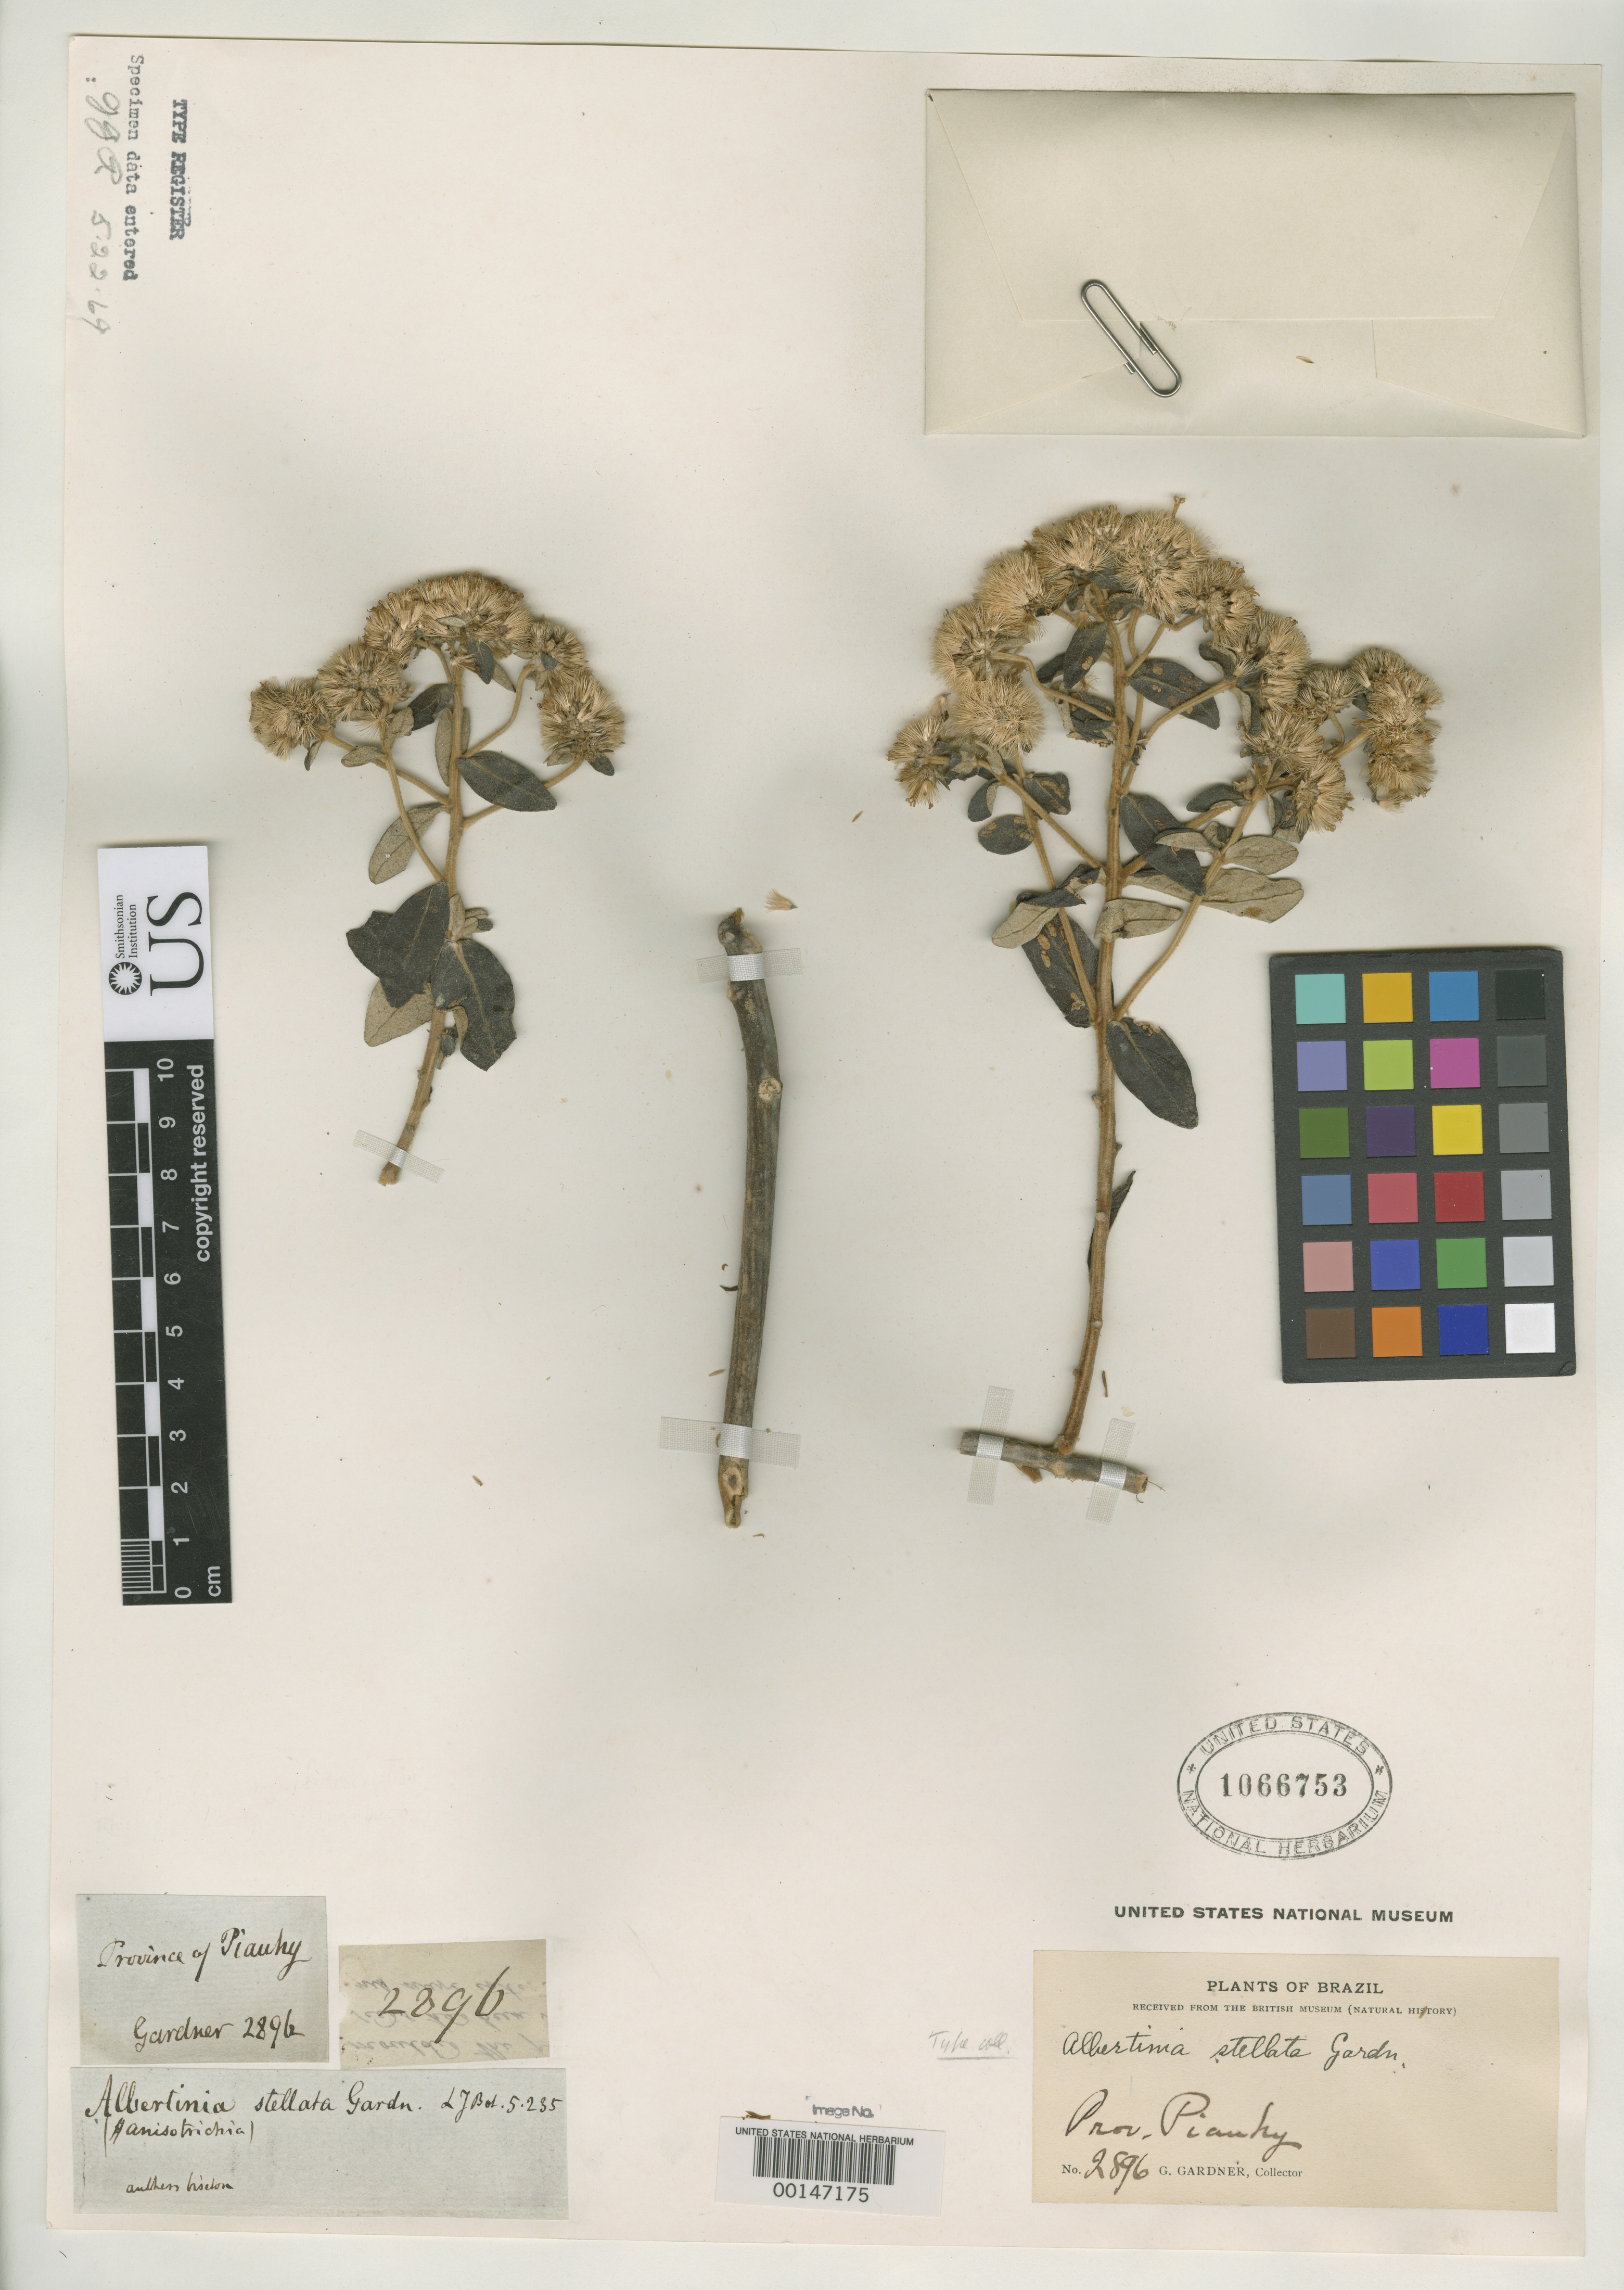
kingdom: Plantae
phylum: Tracheophyta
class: Magnoliopsida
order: Asterales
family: Asteraceae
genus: Albertinia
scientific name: Albertinia stellata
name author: Gardner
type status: Type Collection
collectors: G. Gardner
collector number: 2896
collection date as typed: Sep 1839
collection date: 1839-09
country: Brazil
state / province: Pernambuco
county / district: Rio Preto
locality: Santa Rosa.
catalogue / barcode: US 1066753